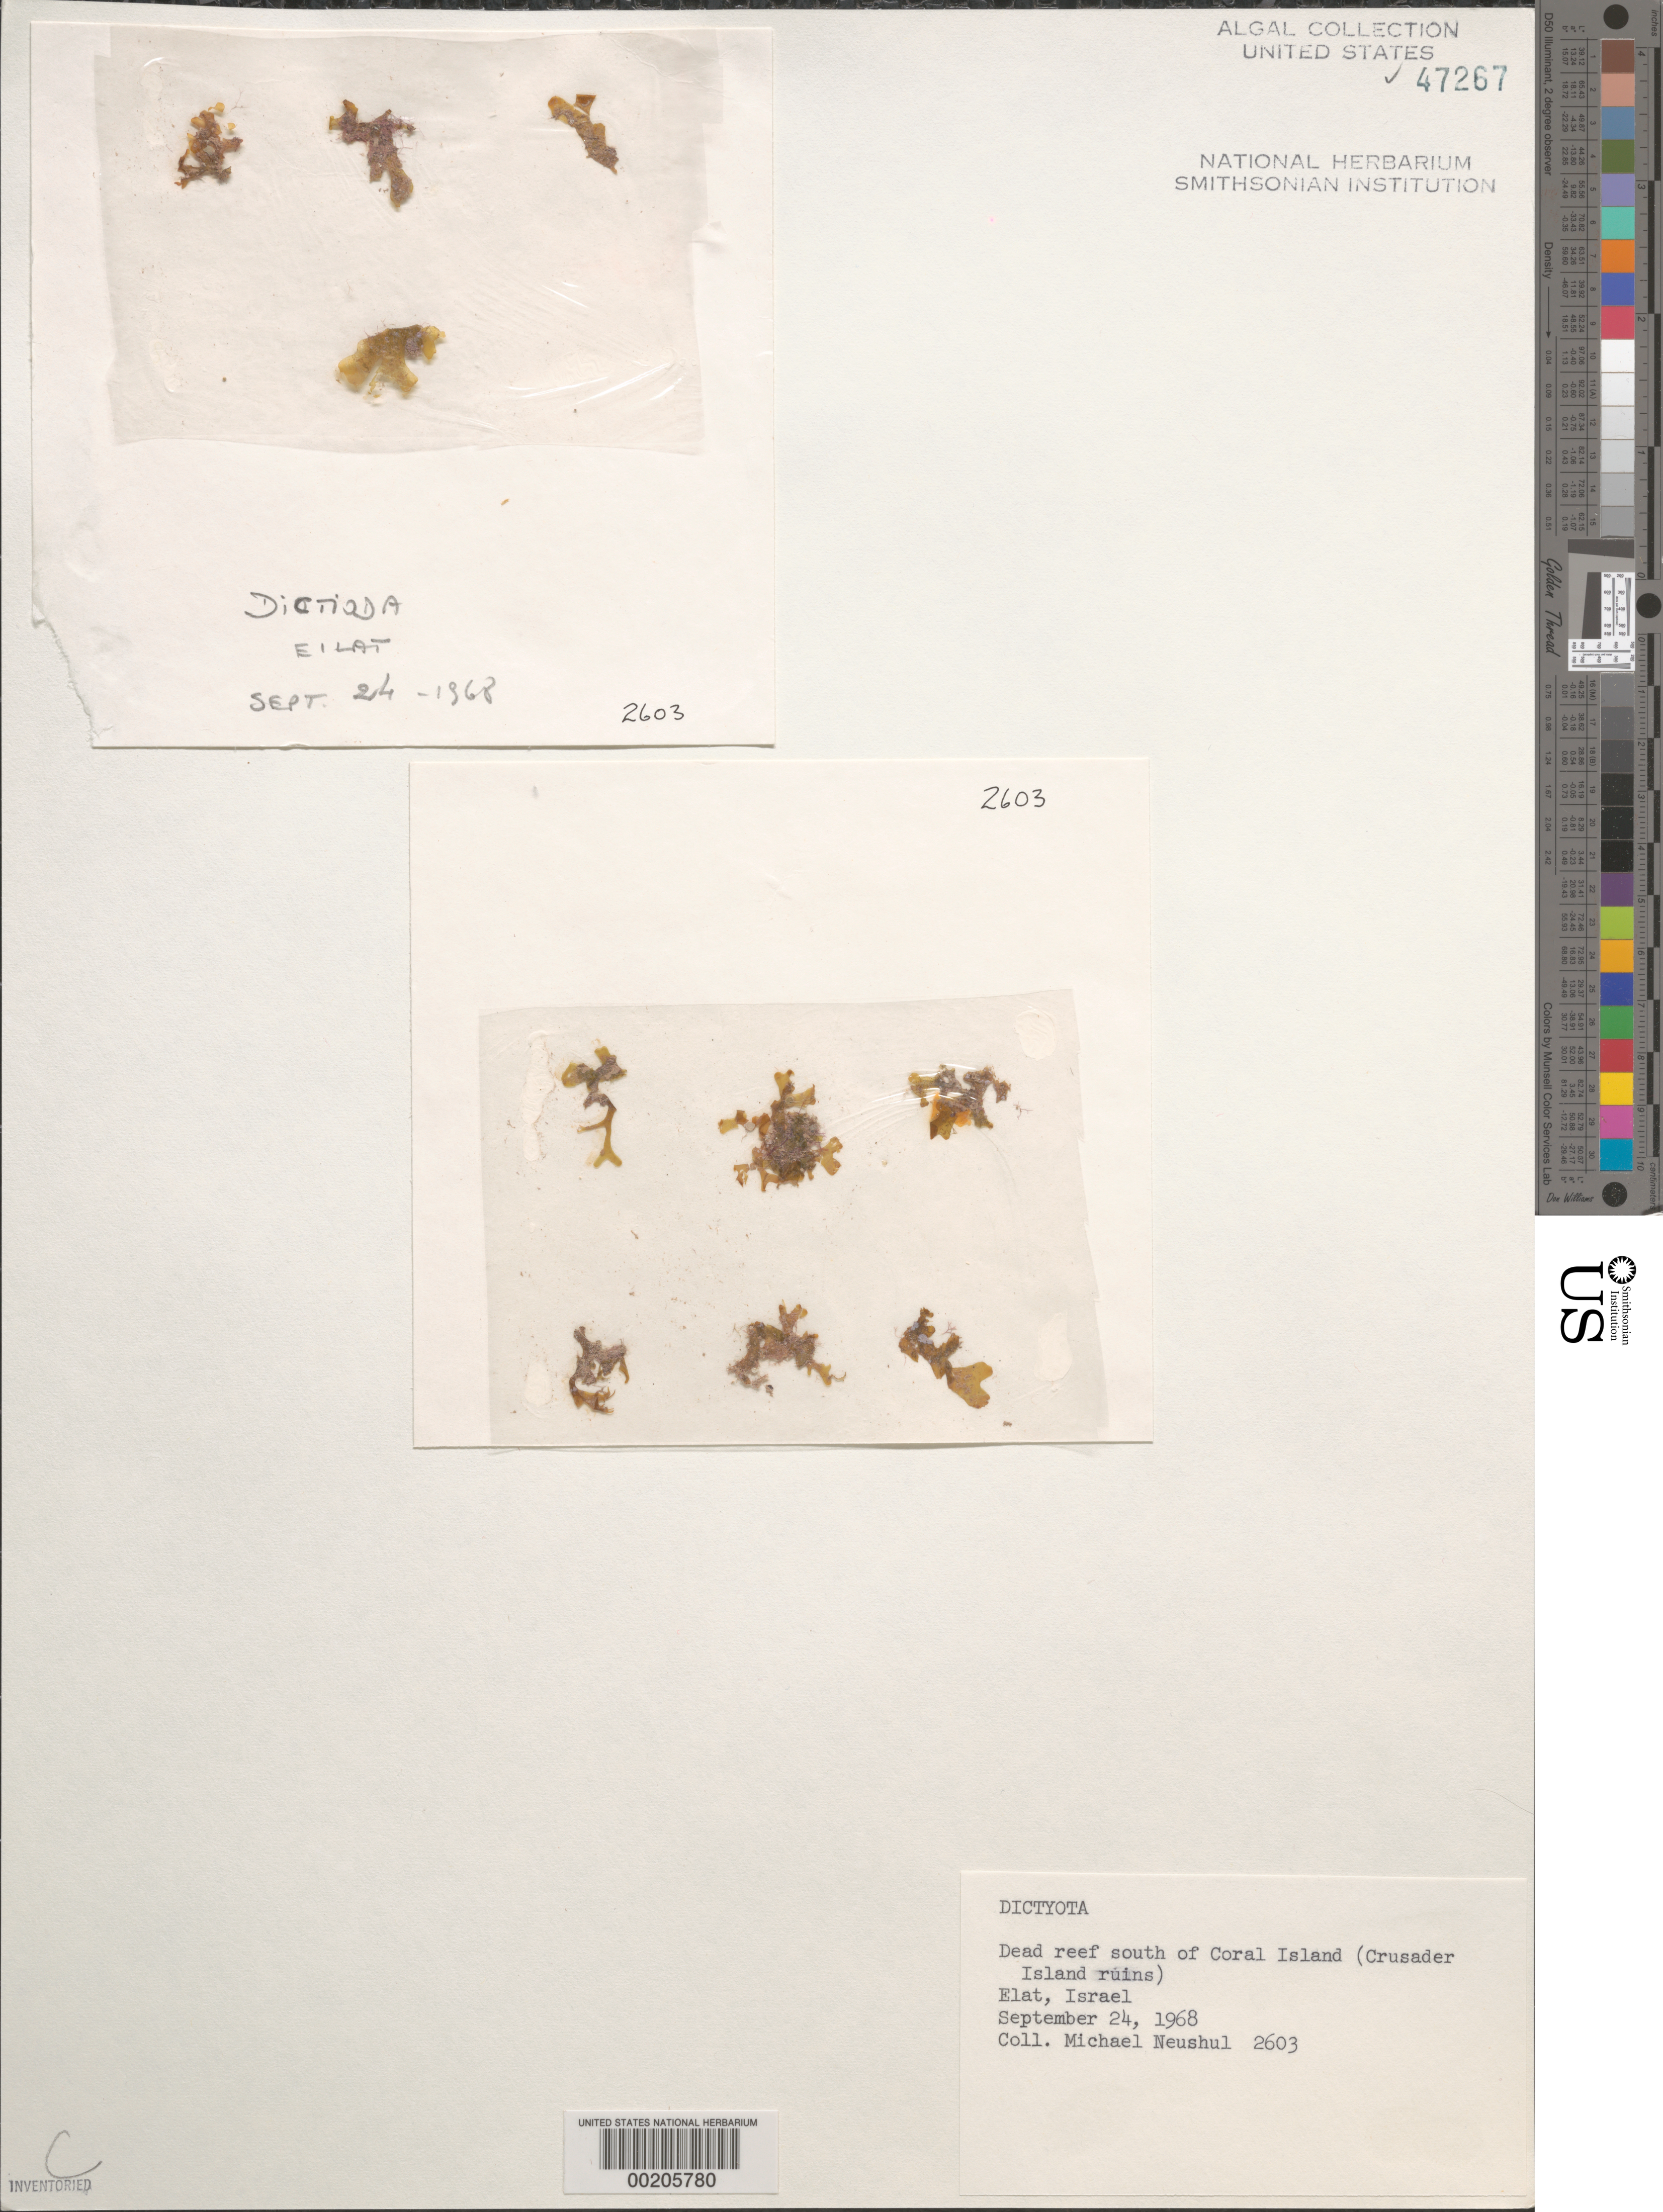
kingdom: Chromista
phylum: Ochrophyta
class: Phaeophyceae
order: Dictyotales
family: Dictyotaceae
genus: Dictyota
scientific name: Dictyota sp.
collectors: M. Neushul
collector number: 2603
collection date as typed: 24 Sep 1968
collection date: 1968-09-24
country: Israel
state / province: Southern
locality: Elat, south of Coral Island (Crusader Island ruins)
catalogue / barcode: US 47267